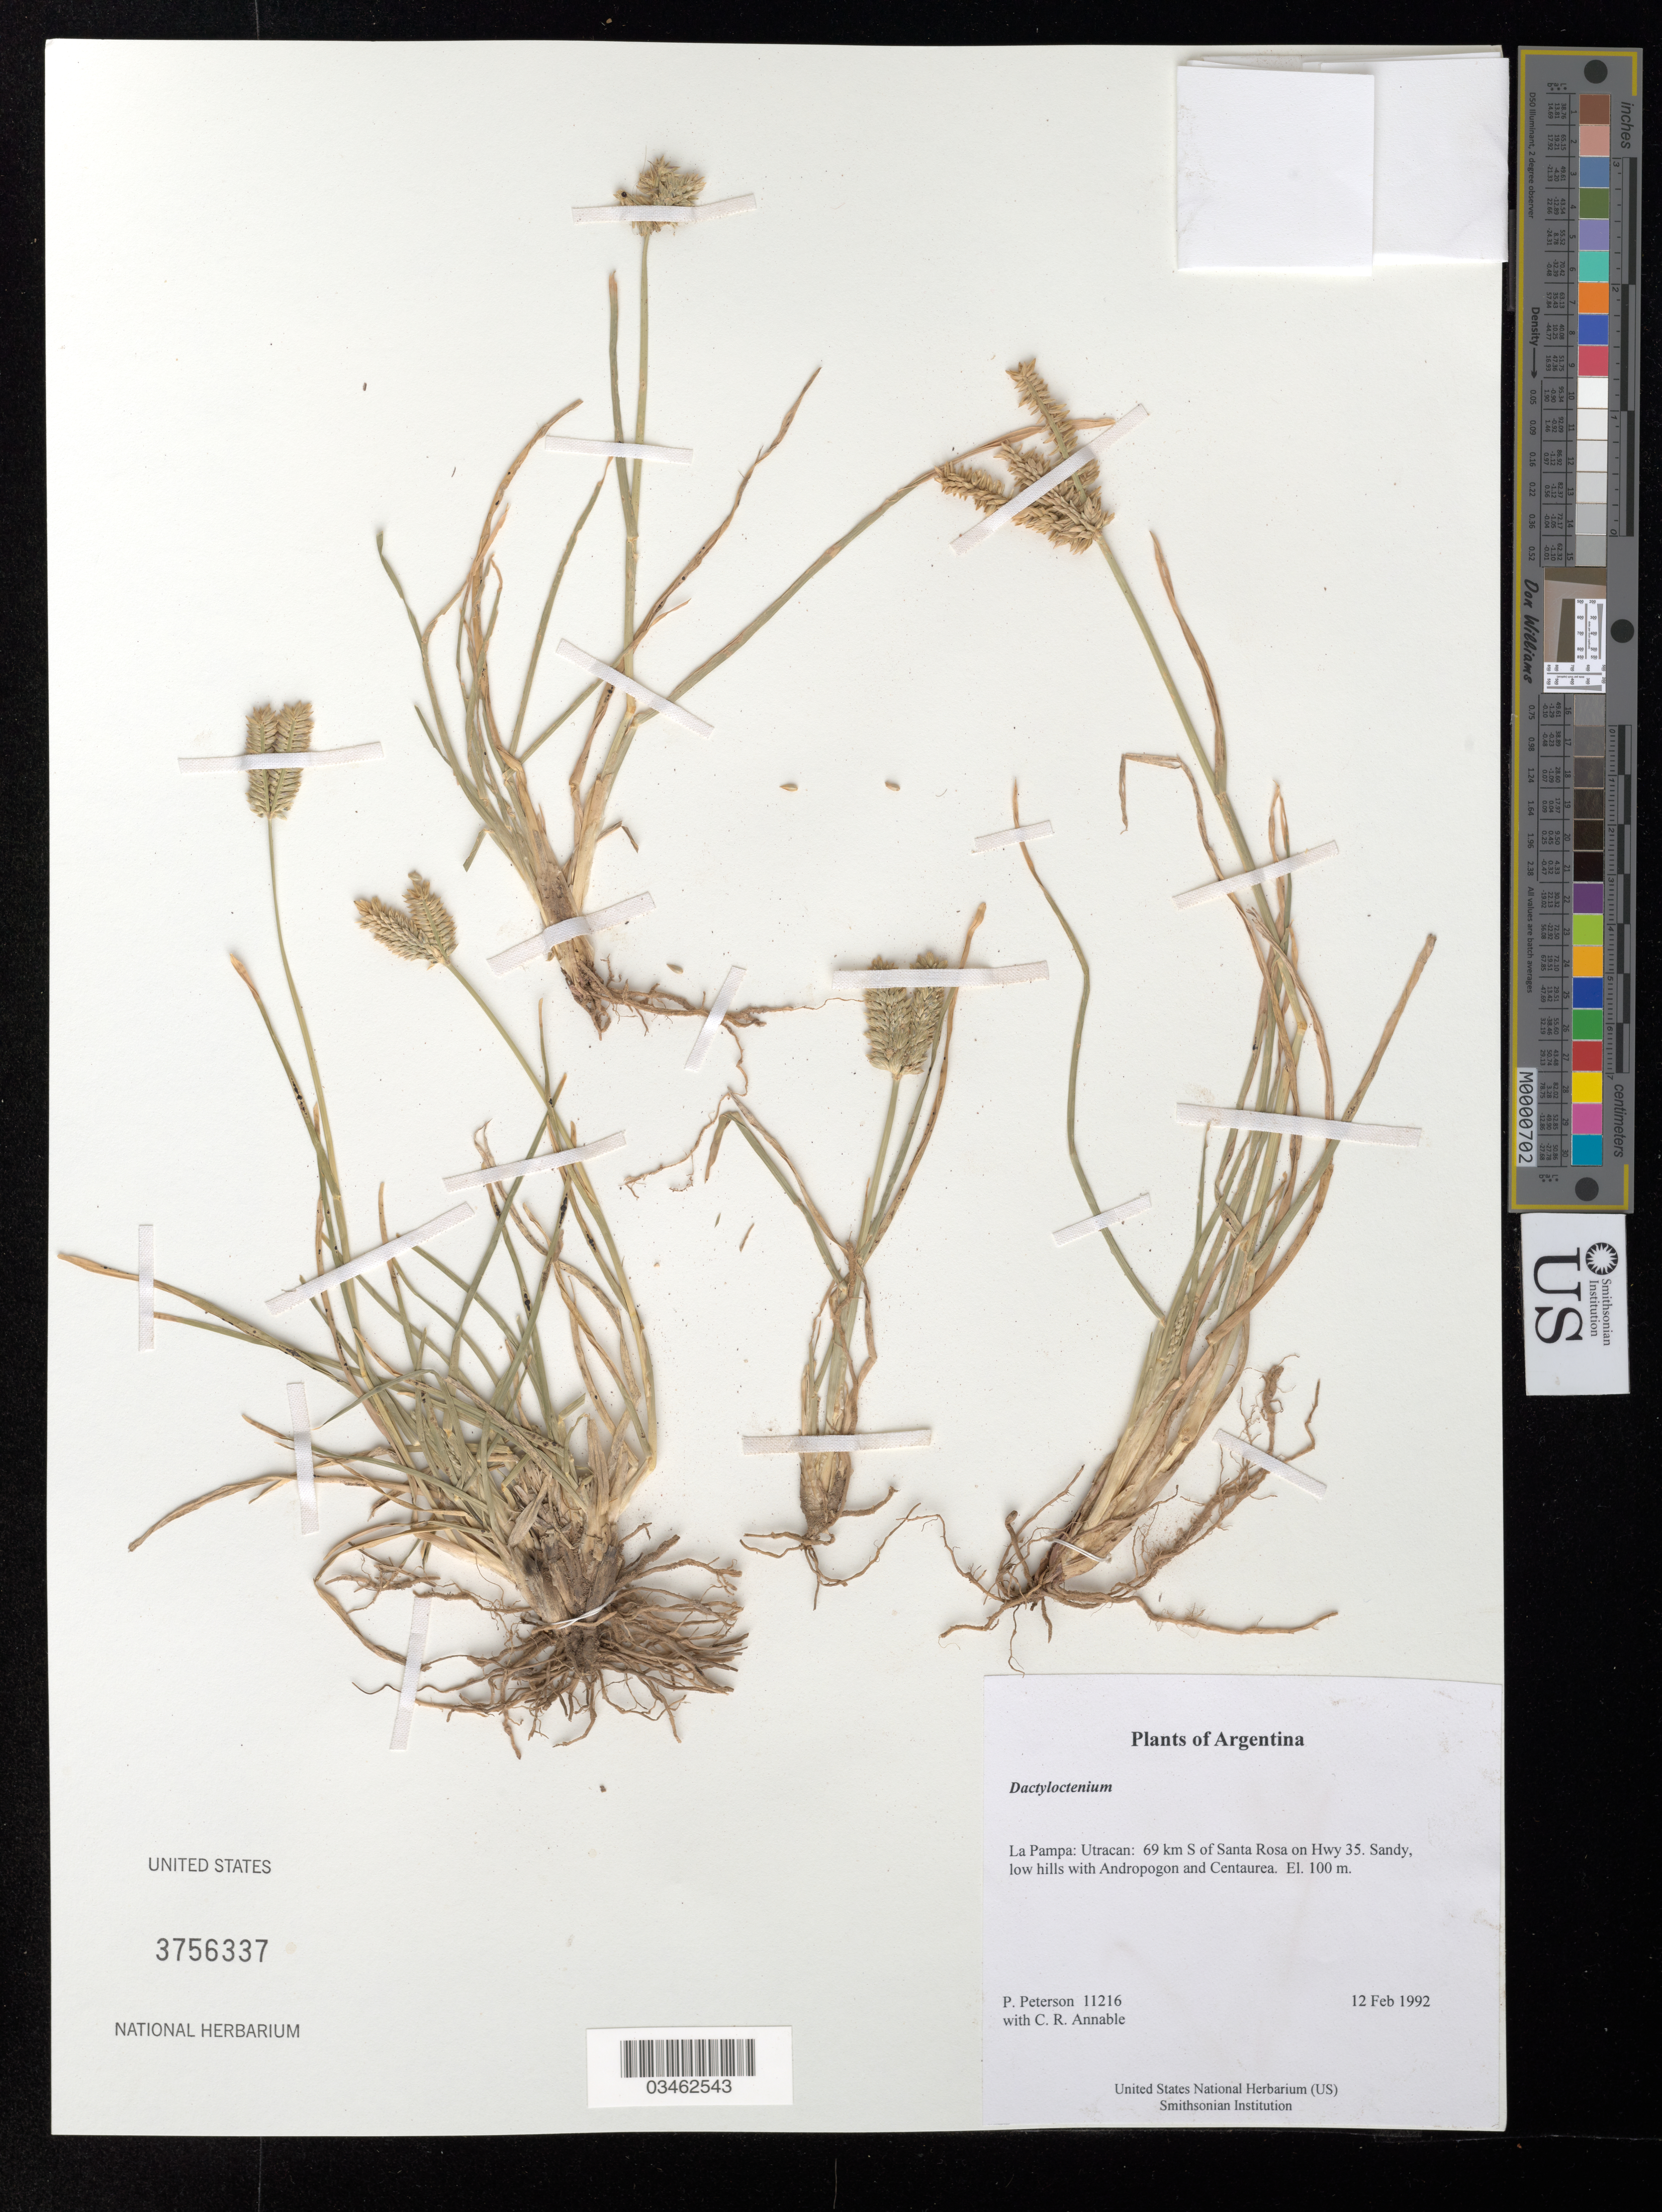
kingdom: Plantae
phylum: Tracheophyta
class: Liliopsida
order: Poales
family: Poaceae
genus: Dactyloctenium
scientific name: Dactyloctenium sp.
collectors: P. M. Peterson & C. R. Annable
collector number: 11216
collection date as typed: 12 Feb 1992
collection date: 1992-02-12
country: Argentina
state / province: La Pampa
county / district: Utracan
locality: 69 km S of Santa Rosa on Hwy 35.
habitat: Sandy, low hills with Andropogon and Centaurea. El. 100 m.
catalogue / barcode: US 3756337